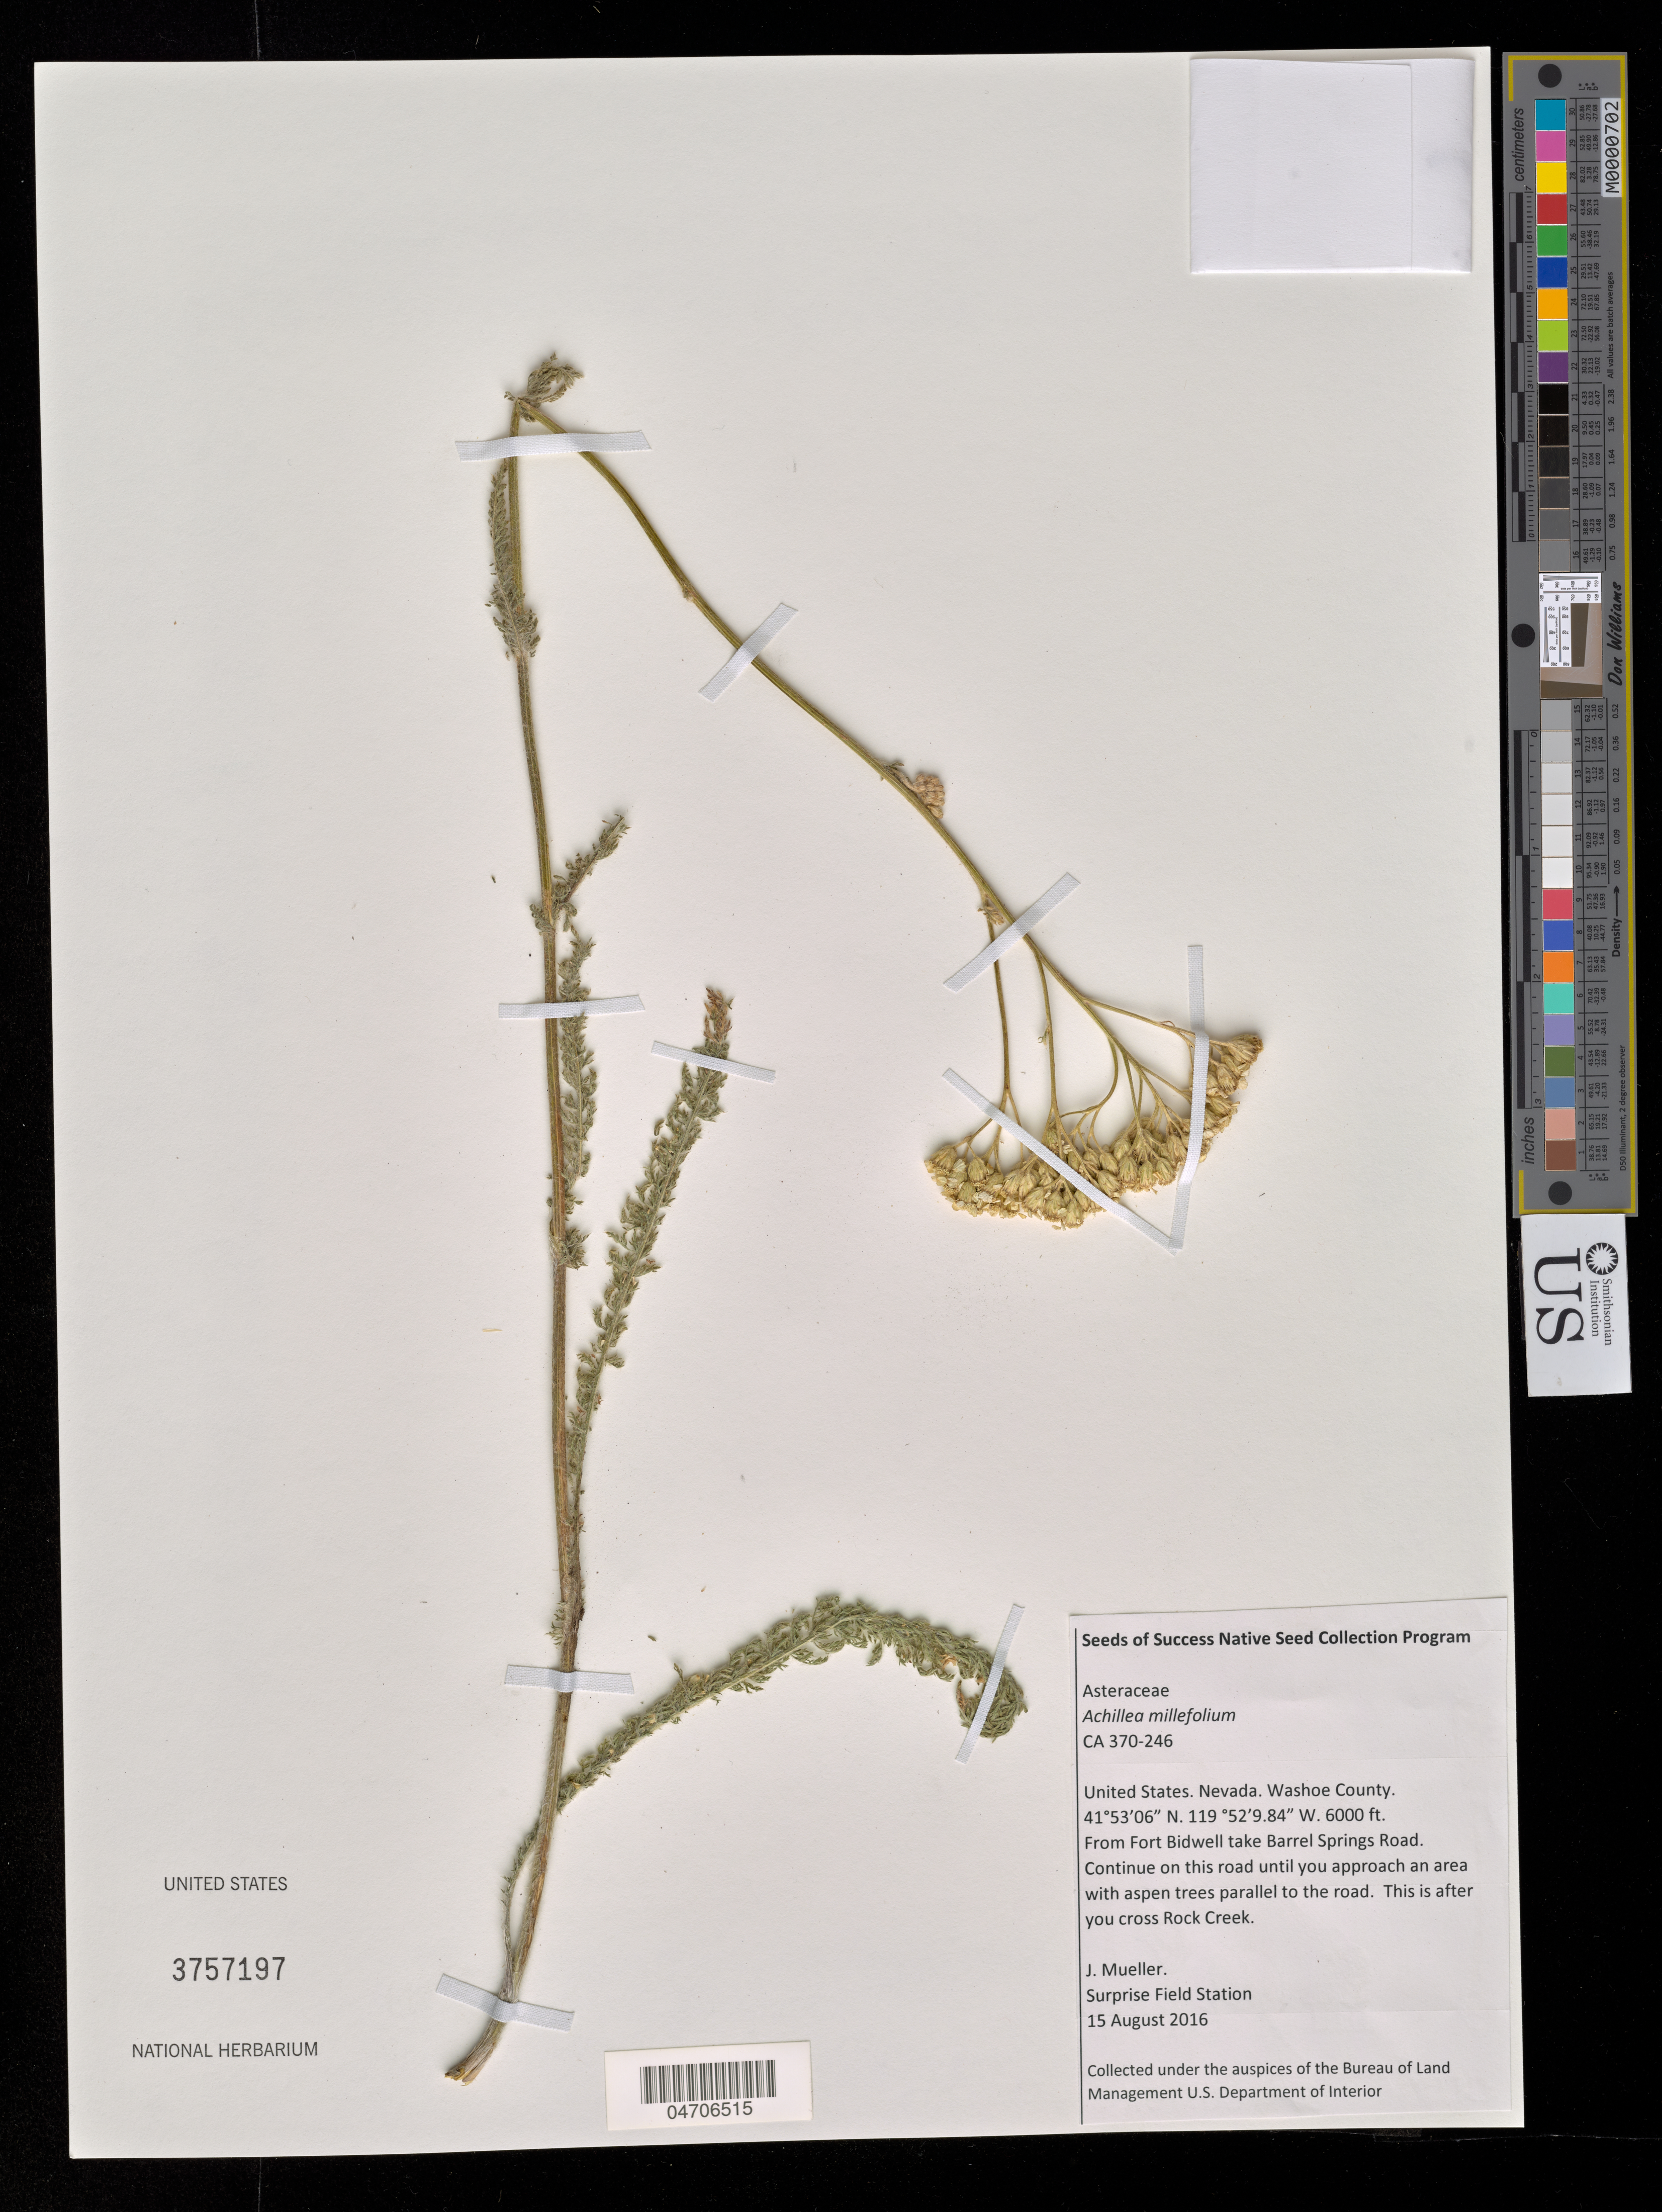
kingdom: Plantae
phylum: Tracheophyta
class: Magnoliopsida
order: Asterales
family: Asteraceae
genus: Achillea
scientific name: Achillea millefolium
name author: L.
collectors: J. Mueller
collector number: CA370-246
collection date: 2016-08-15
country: United States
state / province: Nevada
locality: Washoe County. From Fort Bidwell take Barrel Springs Road. Continue on this road until you approach an area with aspen trees parallel to the road. This is after you cross Rock Creek.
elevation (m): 1829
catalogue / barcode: US 3757197